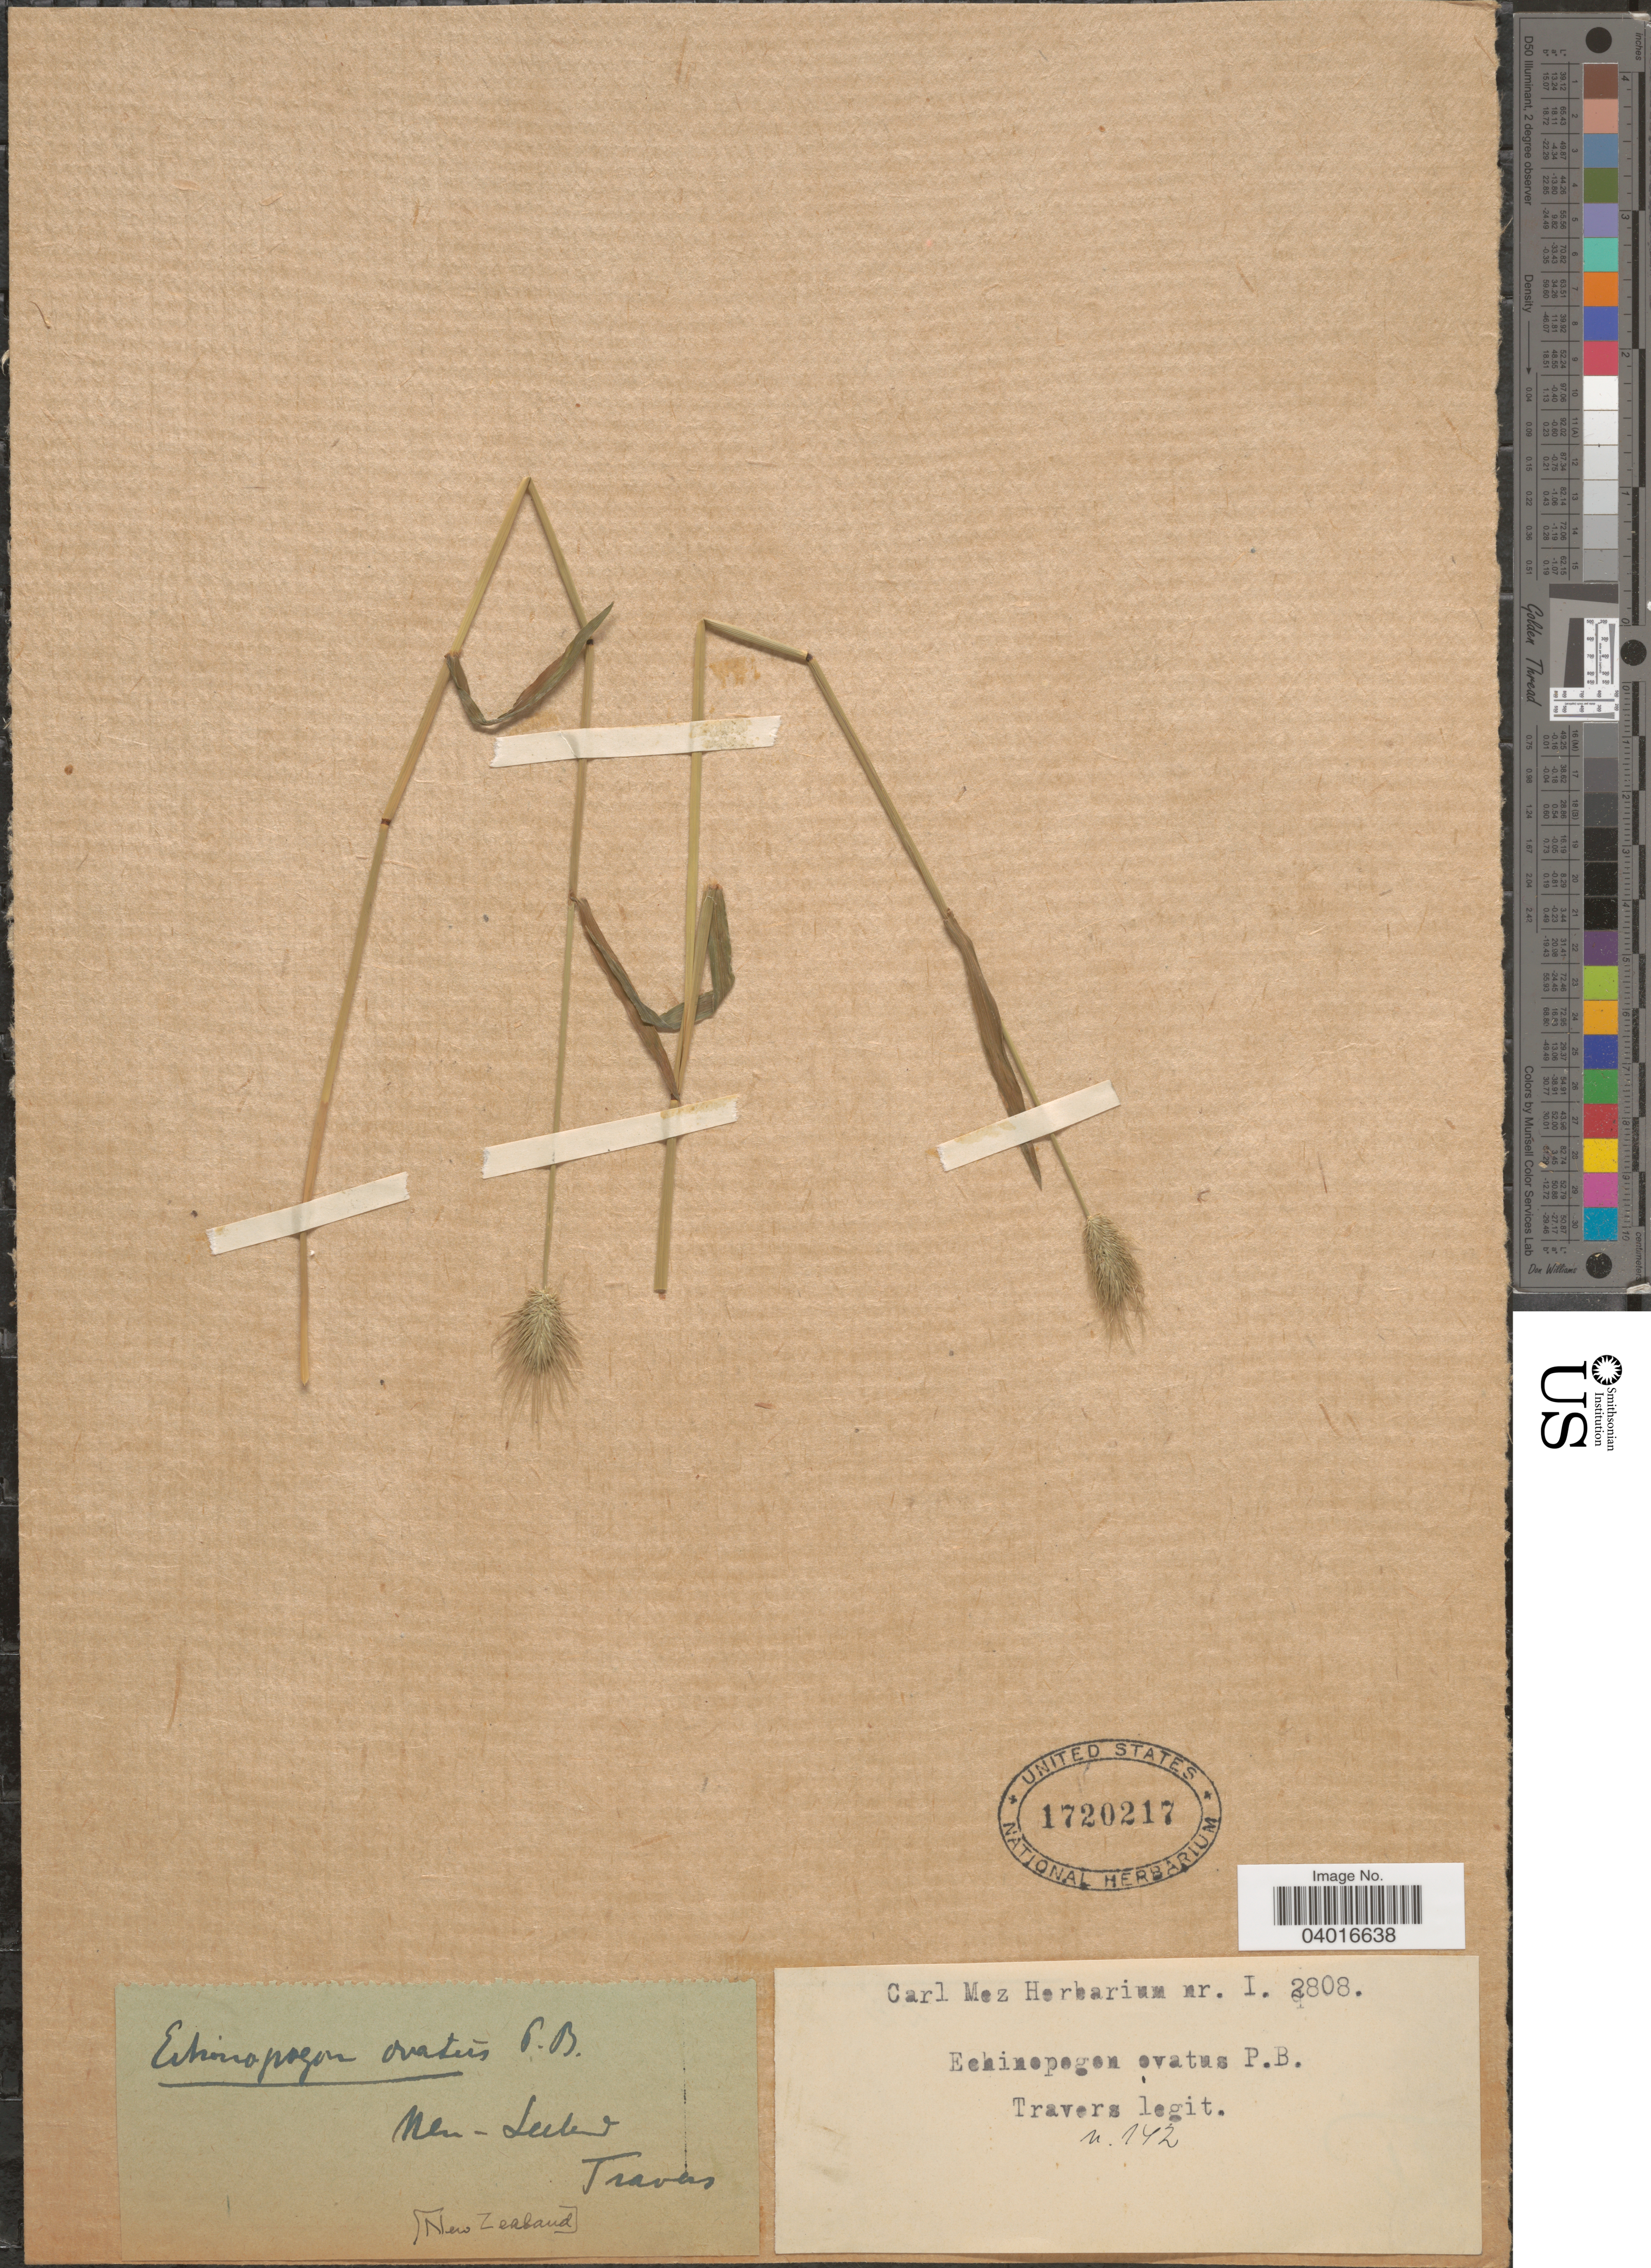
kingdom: Plantae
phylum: Tracheophyta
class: Liliopsida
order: Poales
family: Poaceae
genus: Echinopogon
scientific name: Echinopogon ovatus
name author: (G. Forst.) P. Beauv.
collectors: Travers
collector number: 142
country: New Zealand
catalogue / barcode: US 1720217